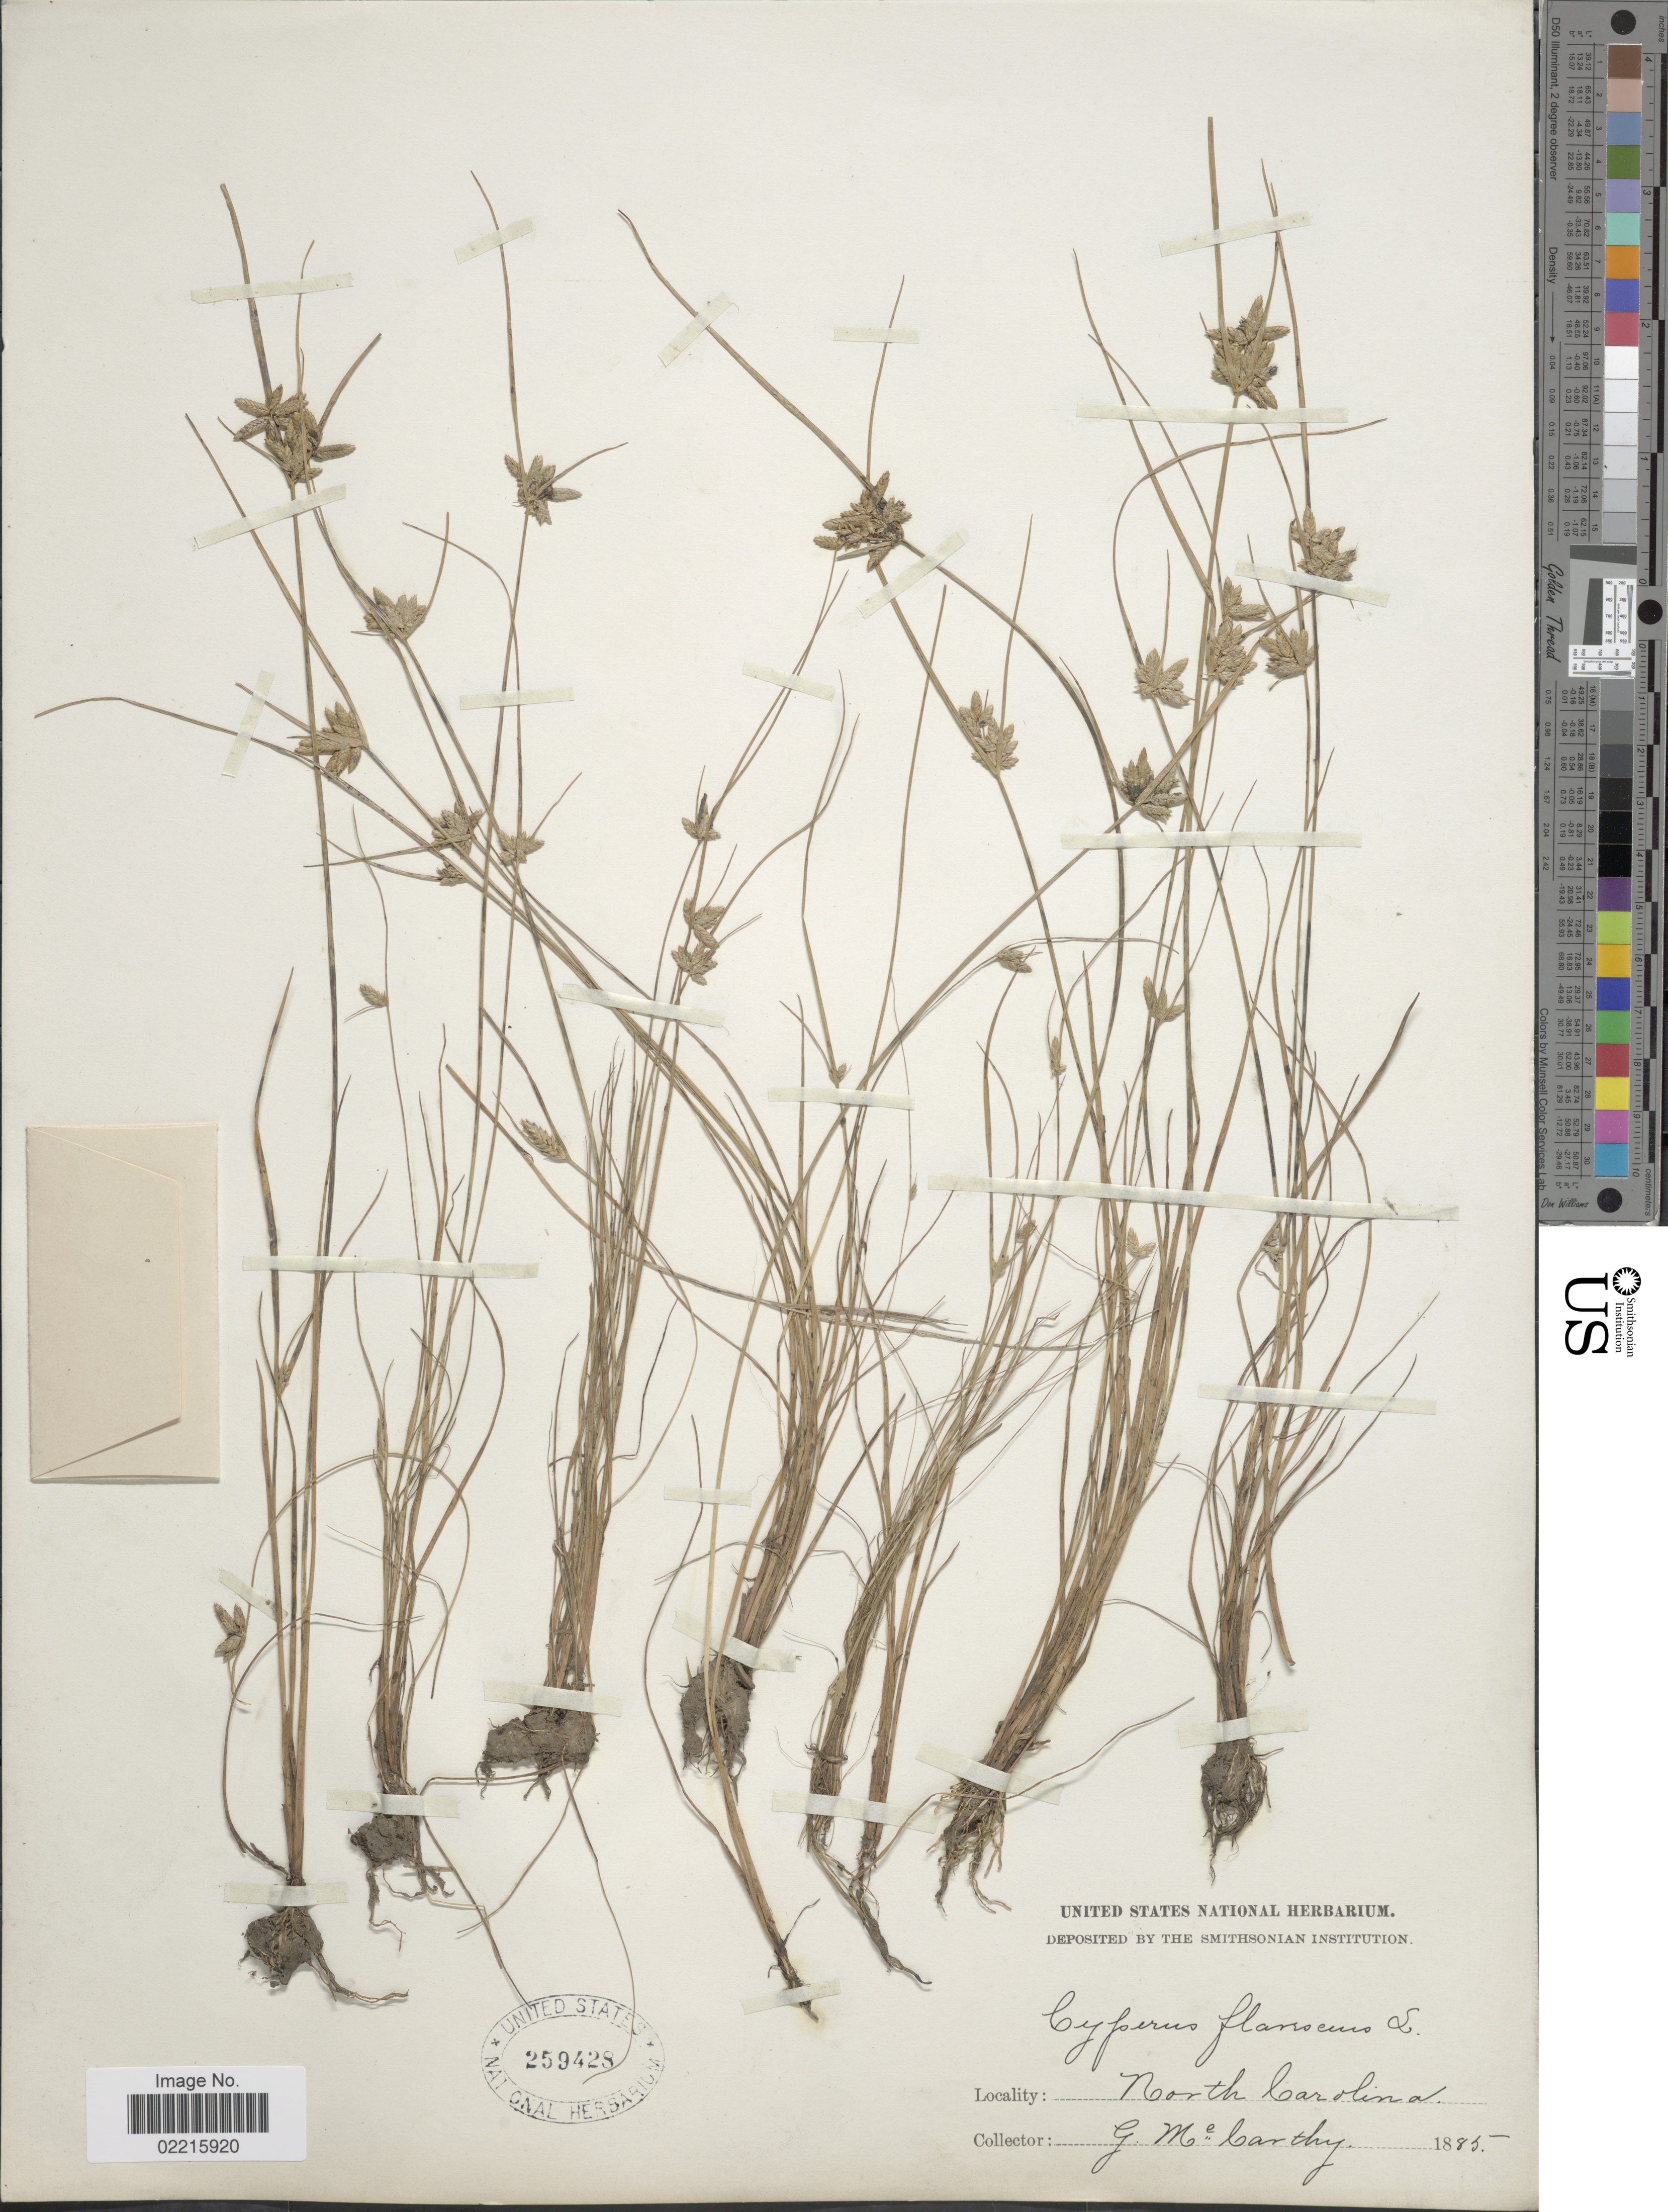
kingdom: Plantae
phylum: Tracheophyta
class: Liliopsida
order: Poales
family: Cyperaceae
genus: Cyperus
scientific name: Cyperus flavescens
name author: L.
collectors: G. McCarthy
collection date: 1885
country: United States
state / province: North Carolina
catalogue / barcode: US 259428